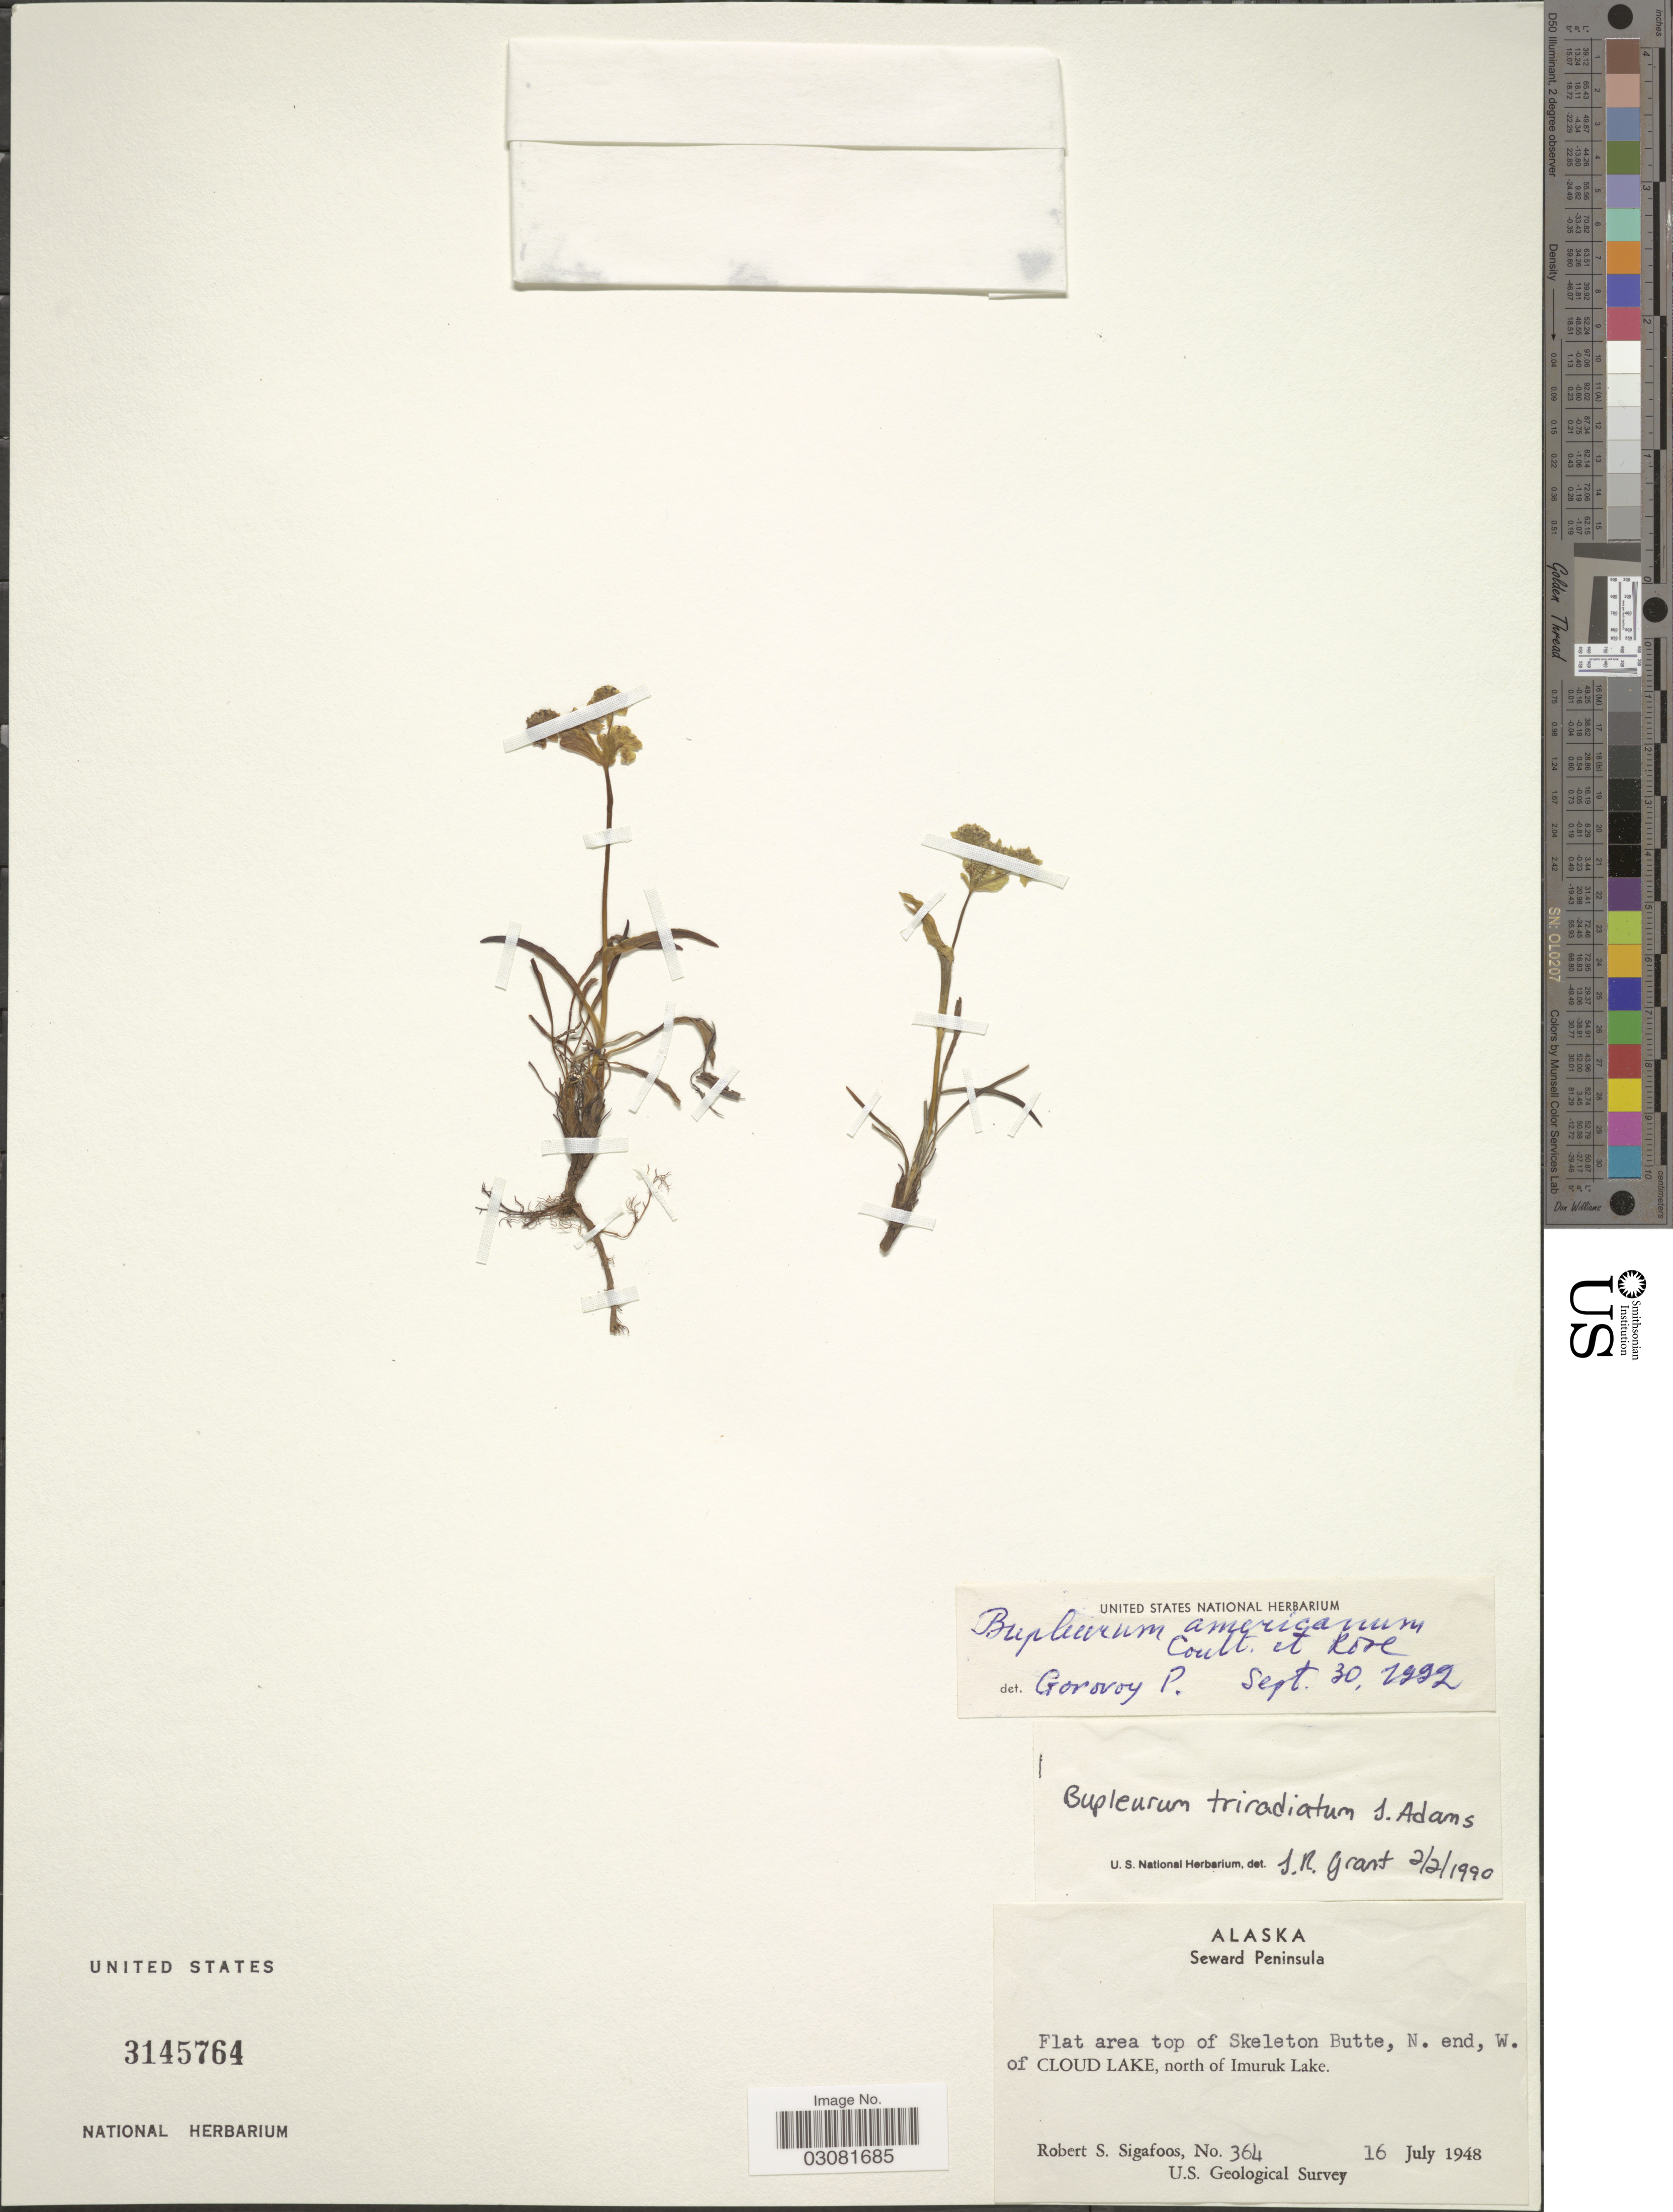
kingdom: Plantae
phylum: Tracheophyta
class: Magnoliopsida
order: Apiales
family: Apiaceae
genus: Bupleurum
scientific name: Bupleurum triradiatum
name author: Hoffm. ex Adams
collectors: R. Sigafoos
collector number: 364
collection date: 1948-07-16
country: United States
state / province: Alaska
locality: Seward Peninsula, Flat area top of Skeleton Butte, N. end, W. of Cloud Lake, north of Imuruk Lake.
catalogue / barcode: US 3145764